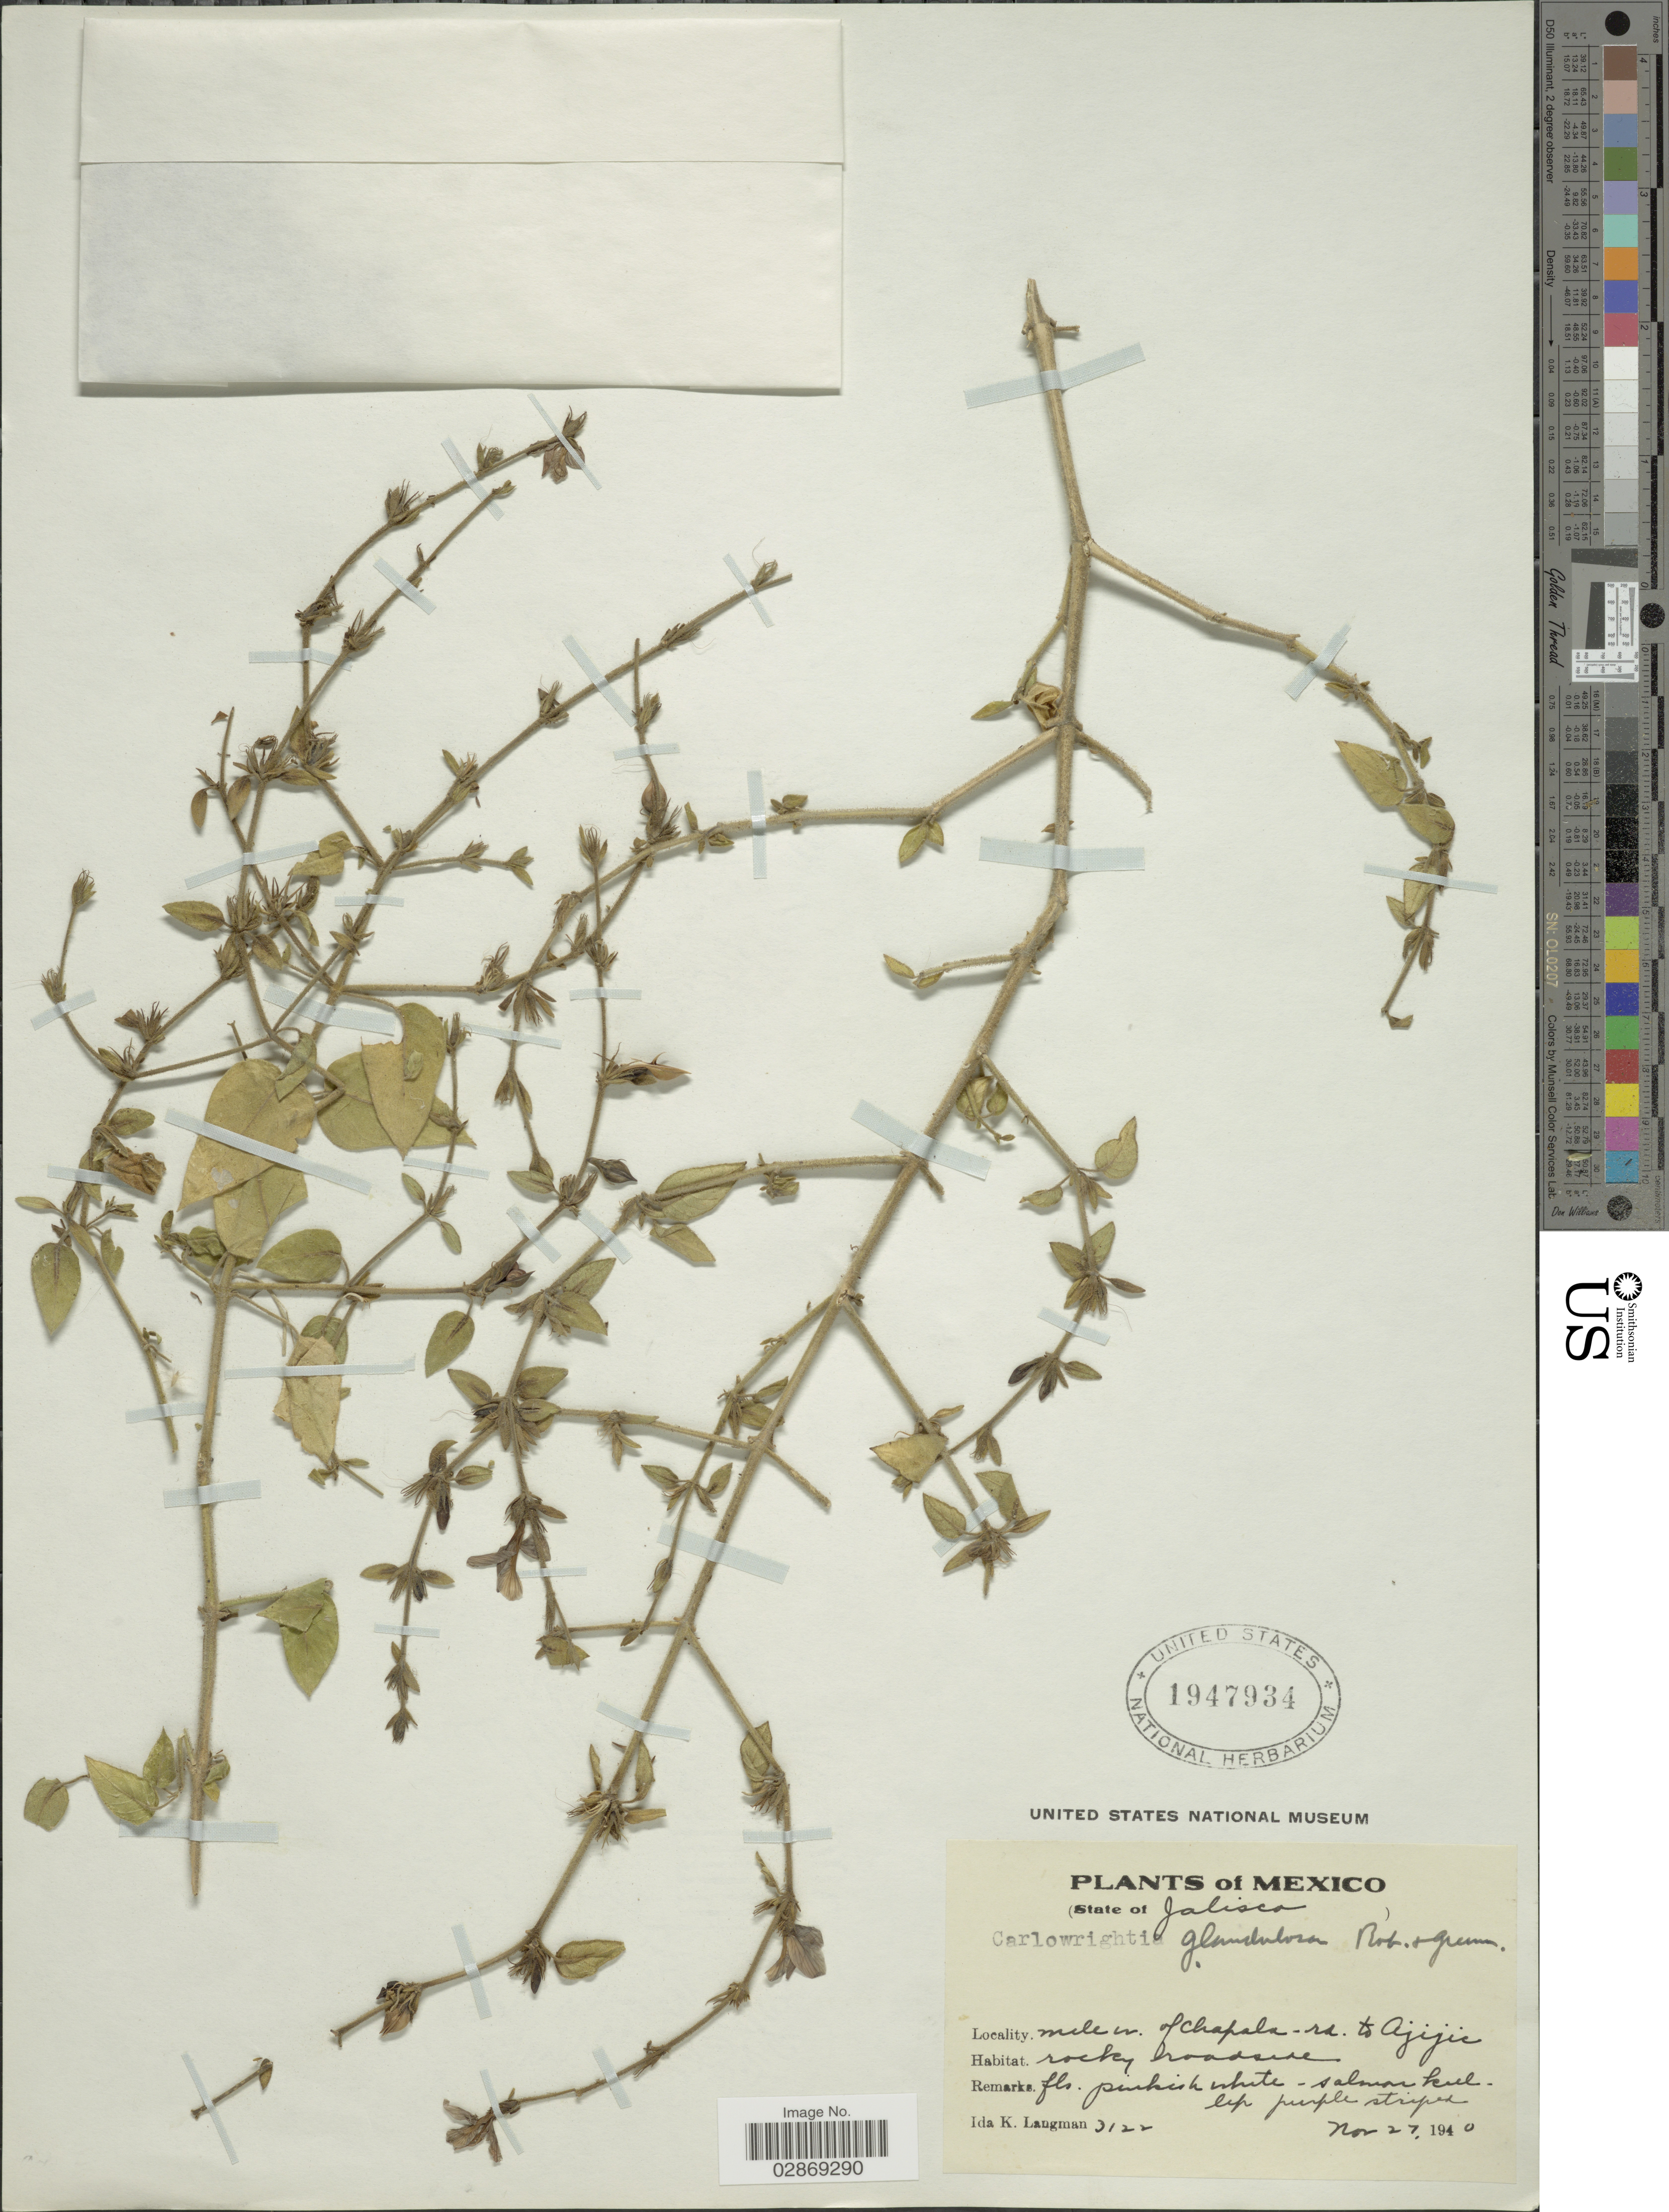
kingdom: Plantae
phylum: Tracheophyta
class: Magnoliopsida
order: Lamiales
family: Acanthaceae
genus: Carlowrightia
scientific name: Carlowrightia neesiana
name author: (Schauer ex Nees) T.F. Daniel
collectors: I. K. Langman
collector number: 3122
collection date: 1940-11-27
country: Mexico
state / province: Jalisco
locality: Mile w. of Chapala - rd. to Ajijic.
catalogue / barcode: US 1947934